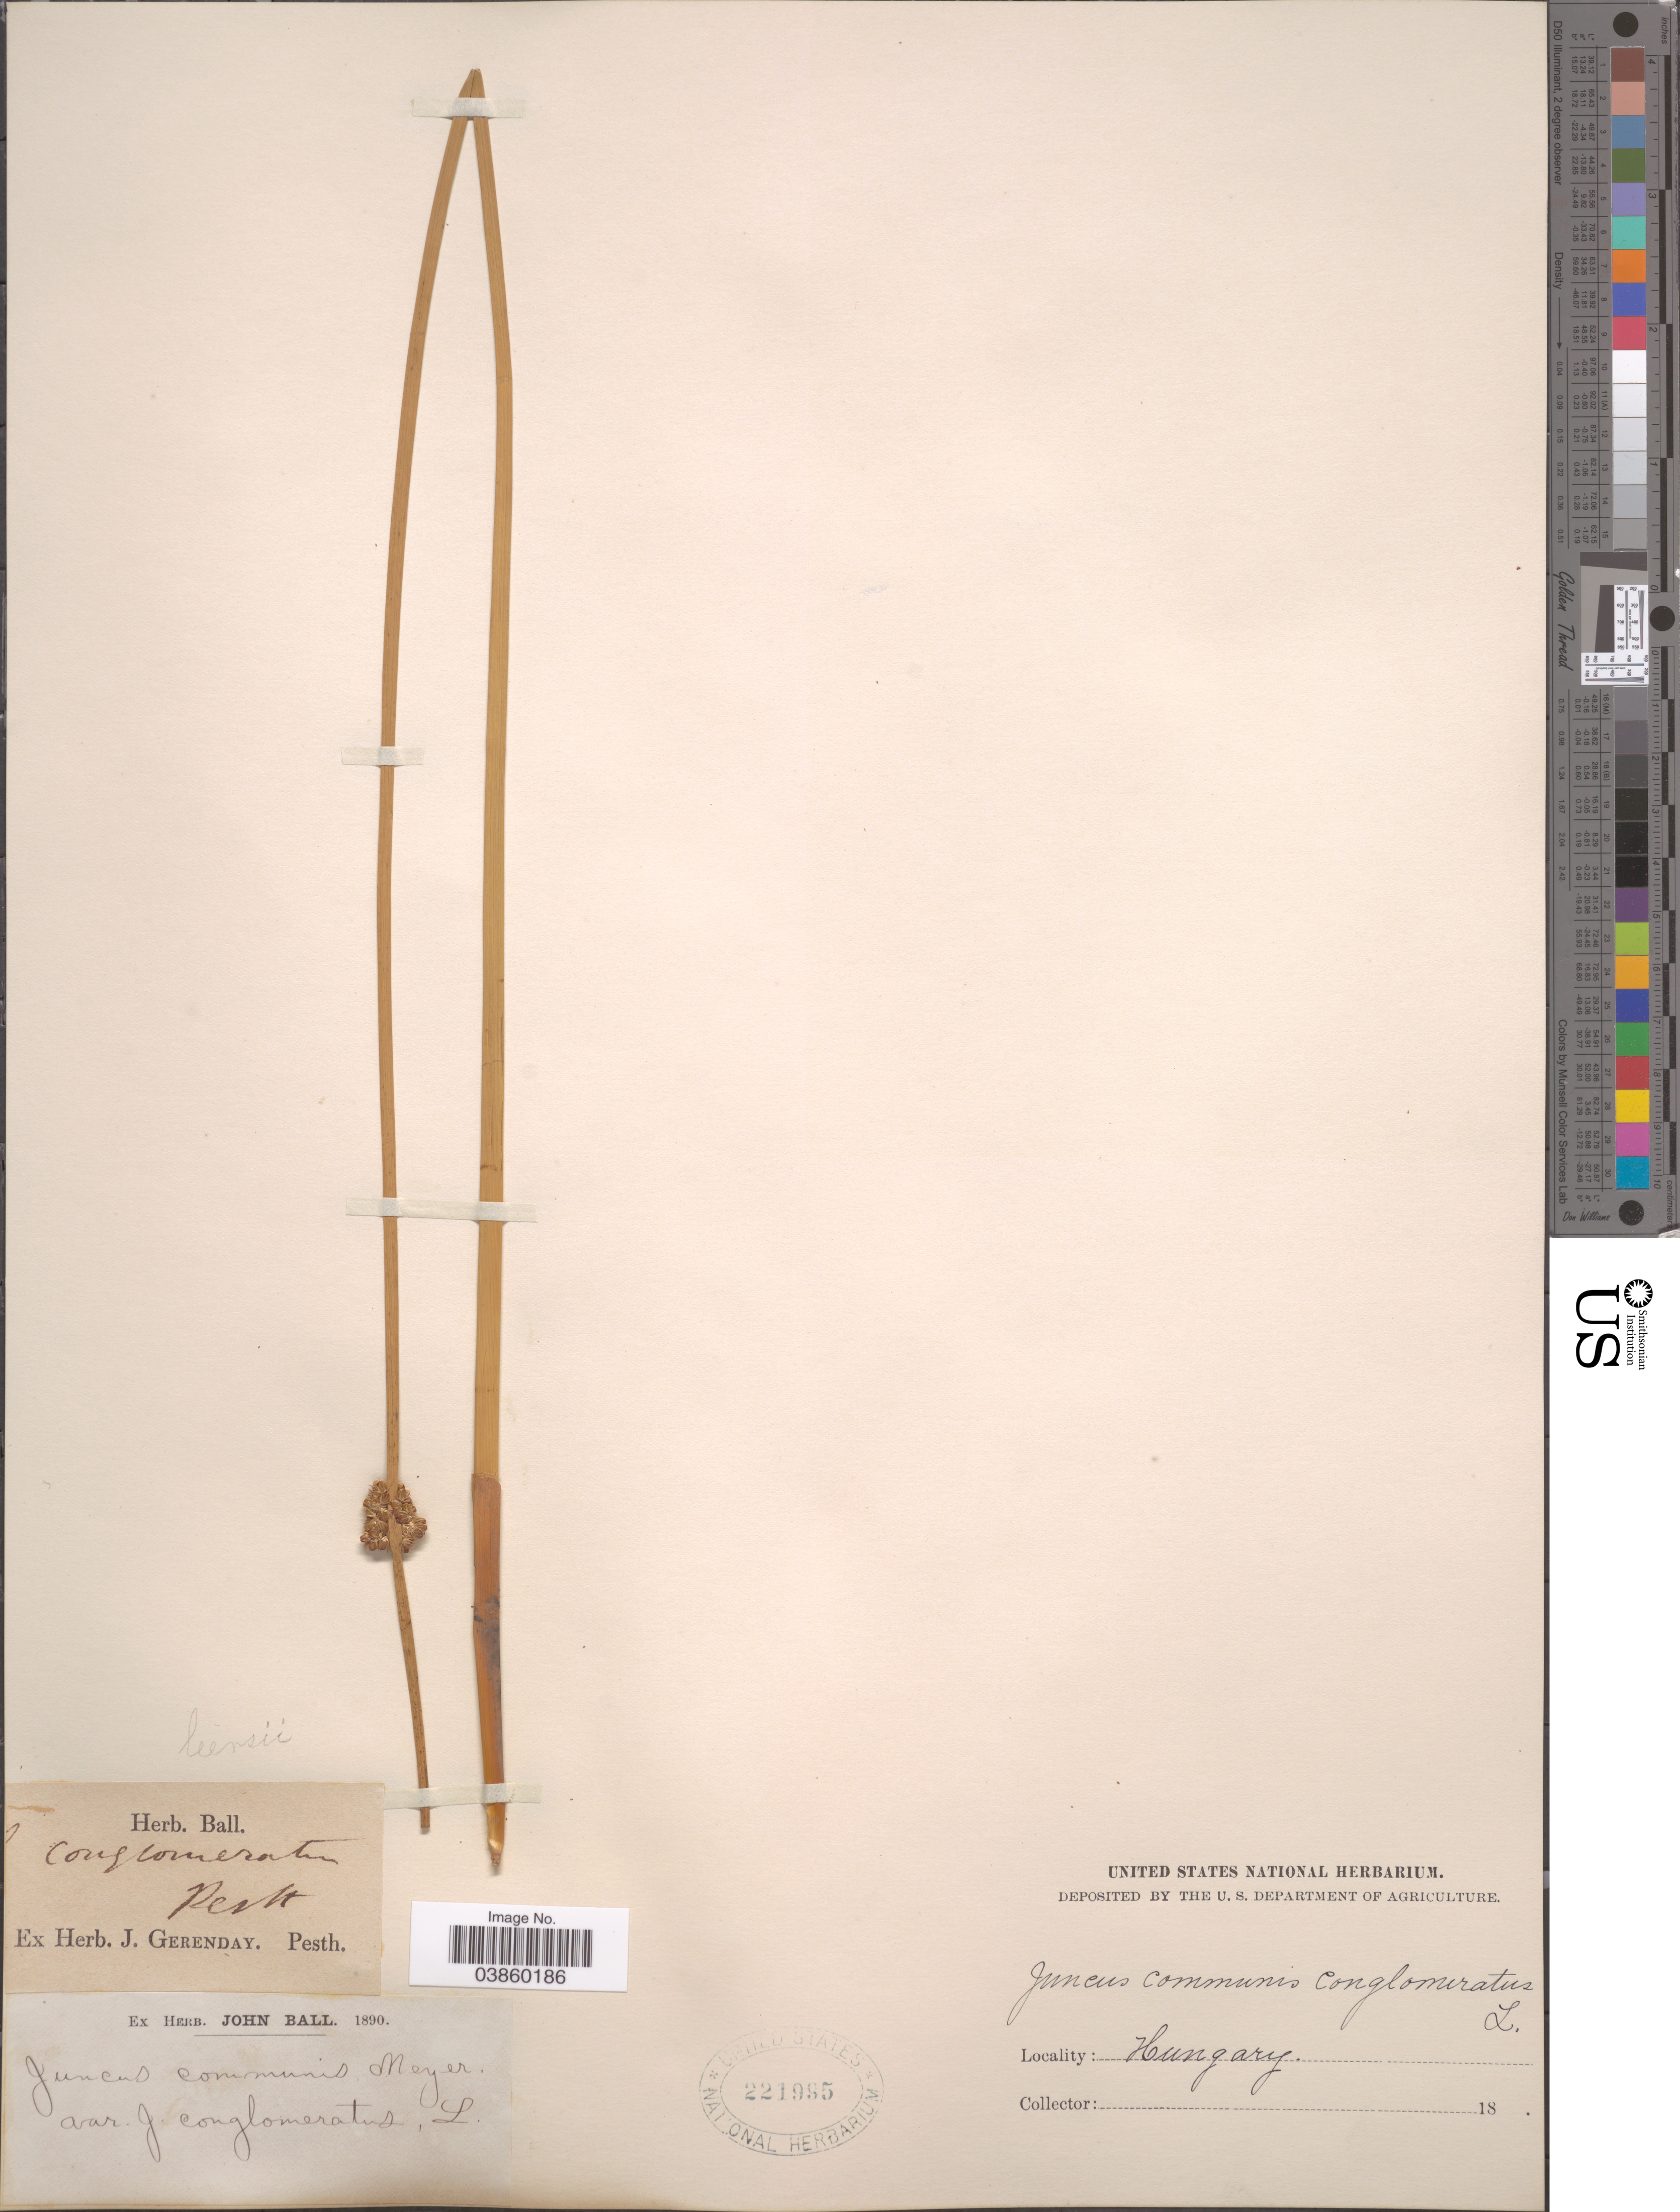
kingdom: Plantae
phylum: Tracheophyta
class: Liliopsida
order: Poales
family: Juncaceae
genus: Juncus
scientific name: Juncus conglomeratus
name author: L.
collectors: Ex herb. J. Gerenday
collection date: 1890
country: Hungary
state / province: Pest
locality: Pest.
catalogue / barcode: US 221995